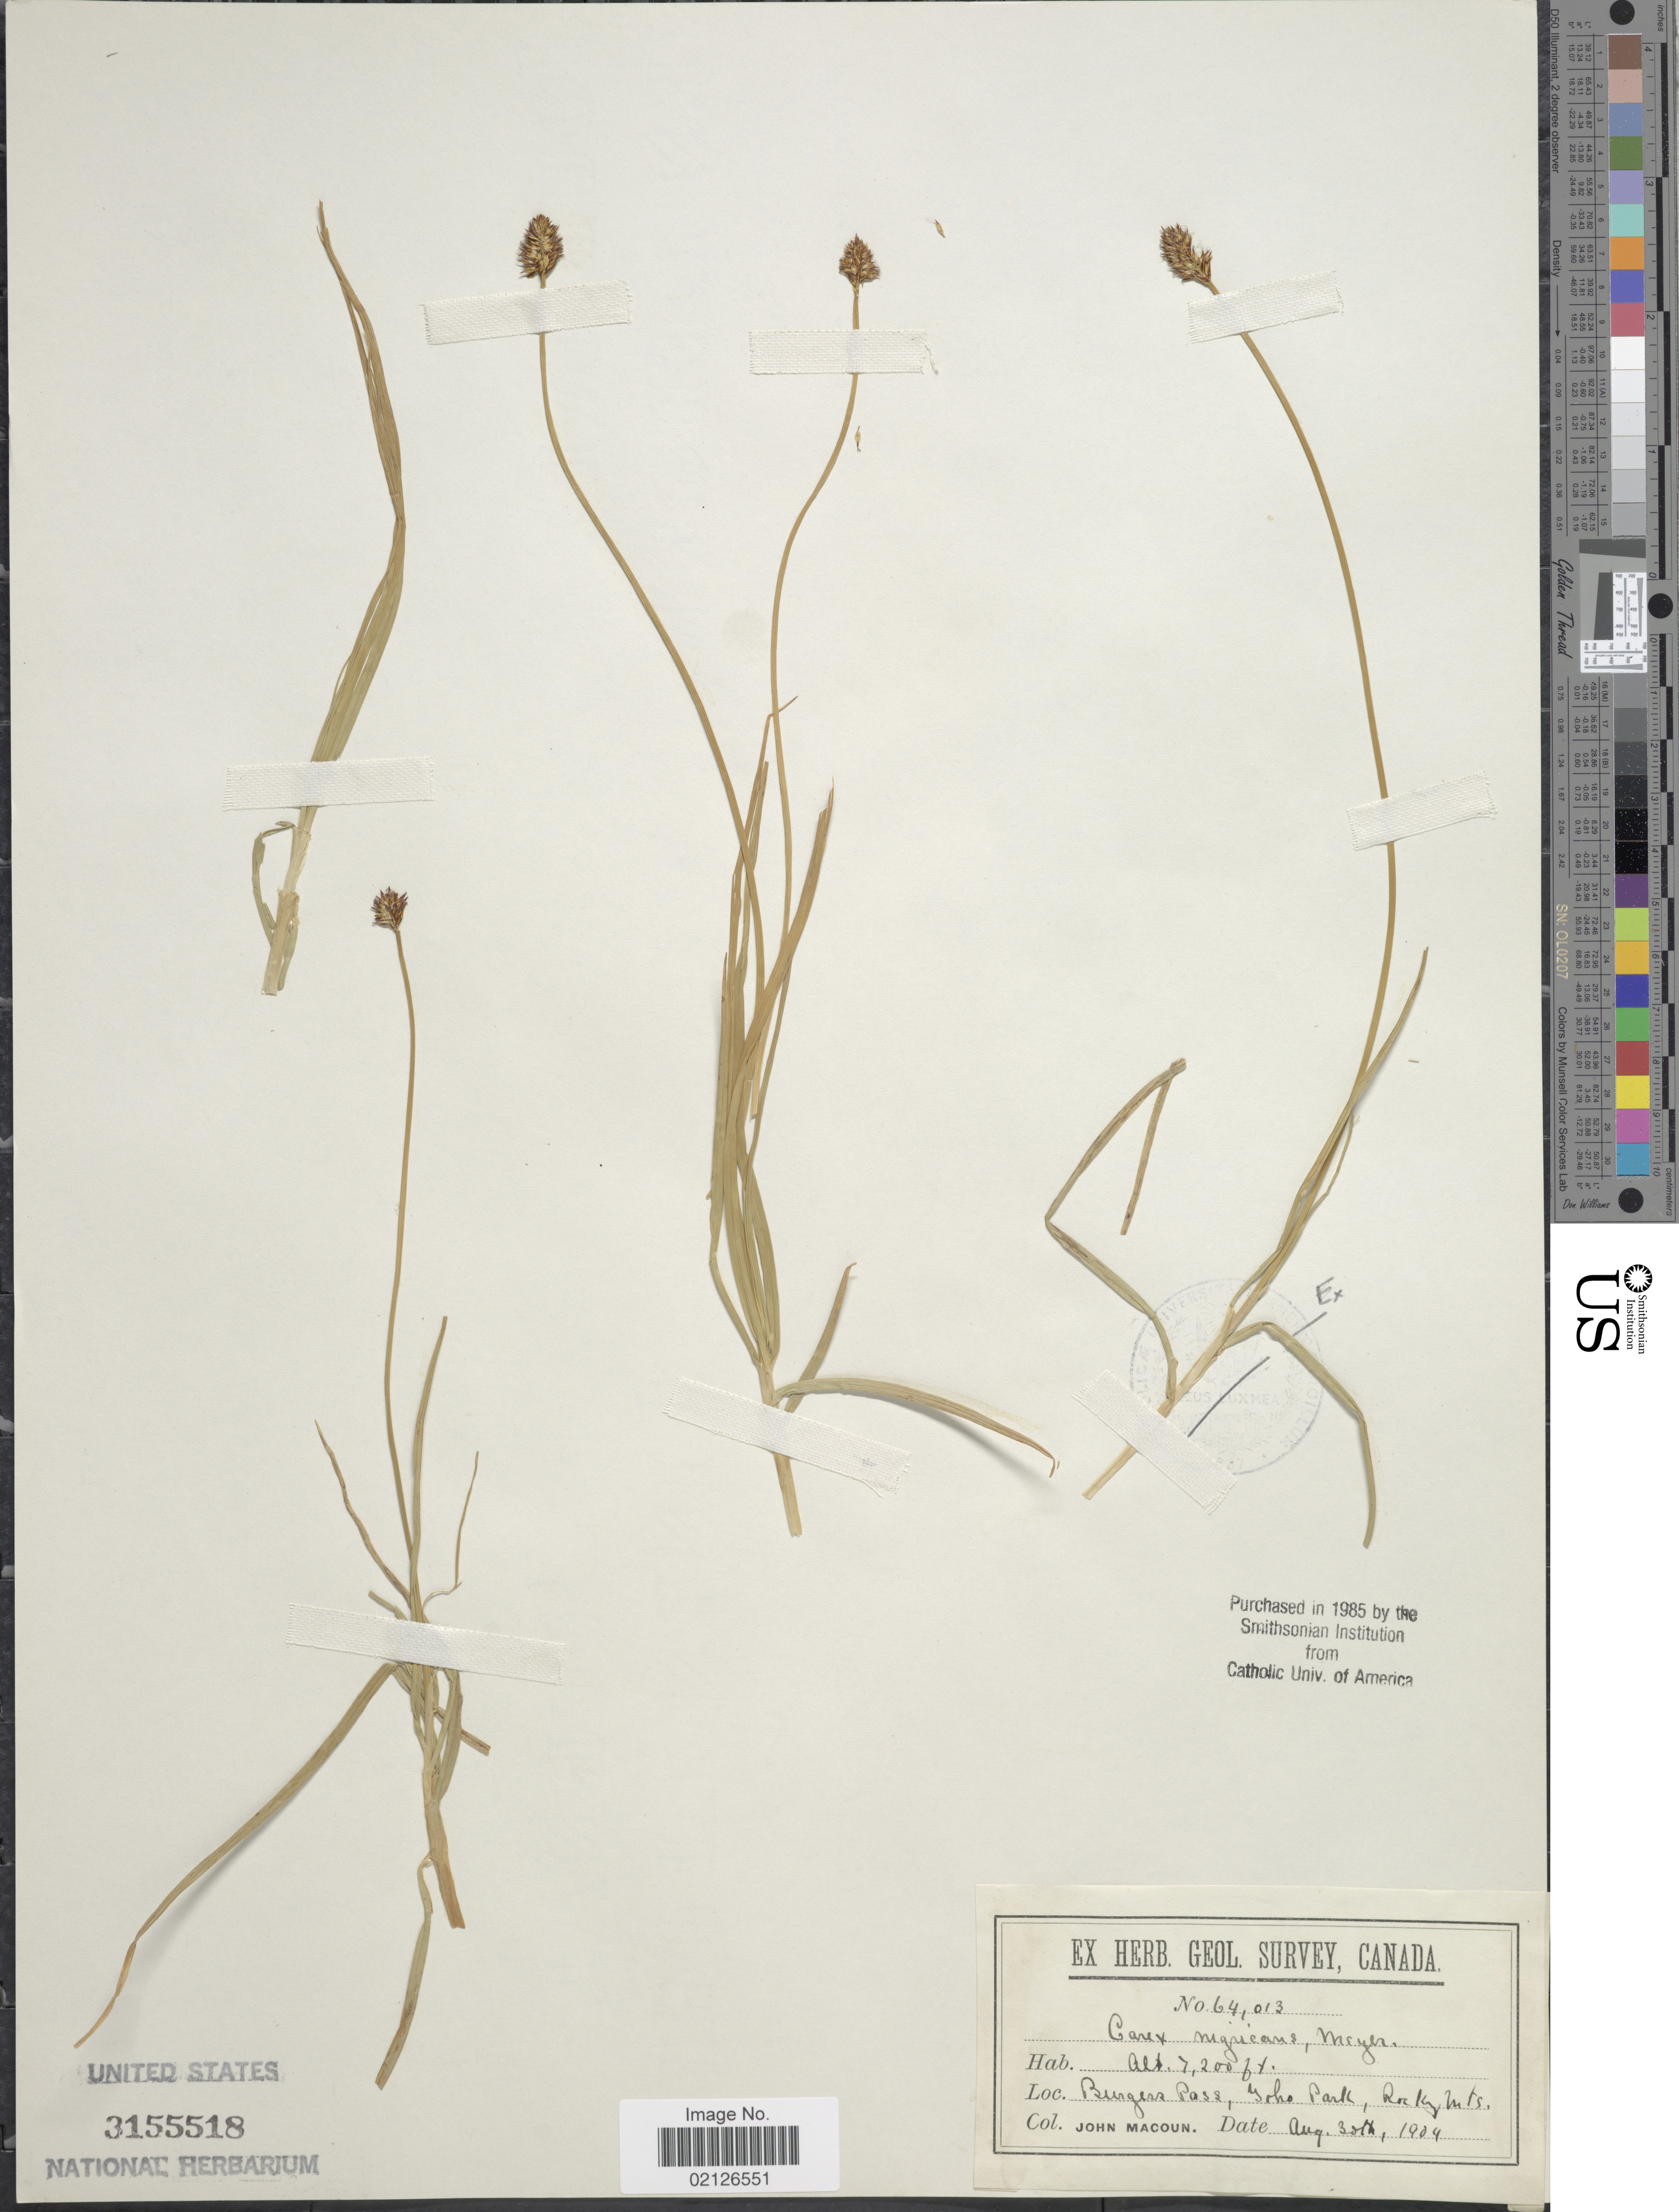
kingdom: Plantae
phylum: Tracheophyta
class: Liliopsida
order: Poales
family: Cyperaceae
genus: Carex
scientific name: Carex nigricans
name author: C.A. Mey.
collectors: J. Macoun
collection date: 1904-08-30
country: Canada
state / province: British Columbia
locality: Burgers Pass, Yoho Park, Rocky Mts.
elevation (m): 2195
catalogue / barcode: US 3155518